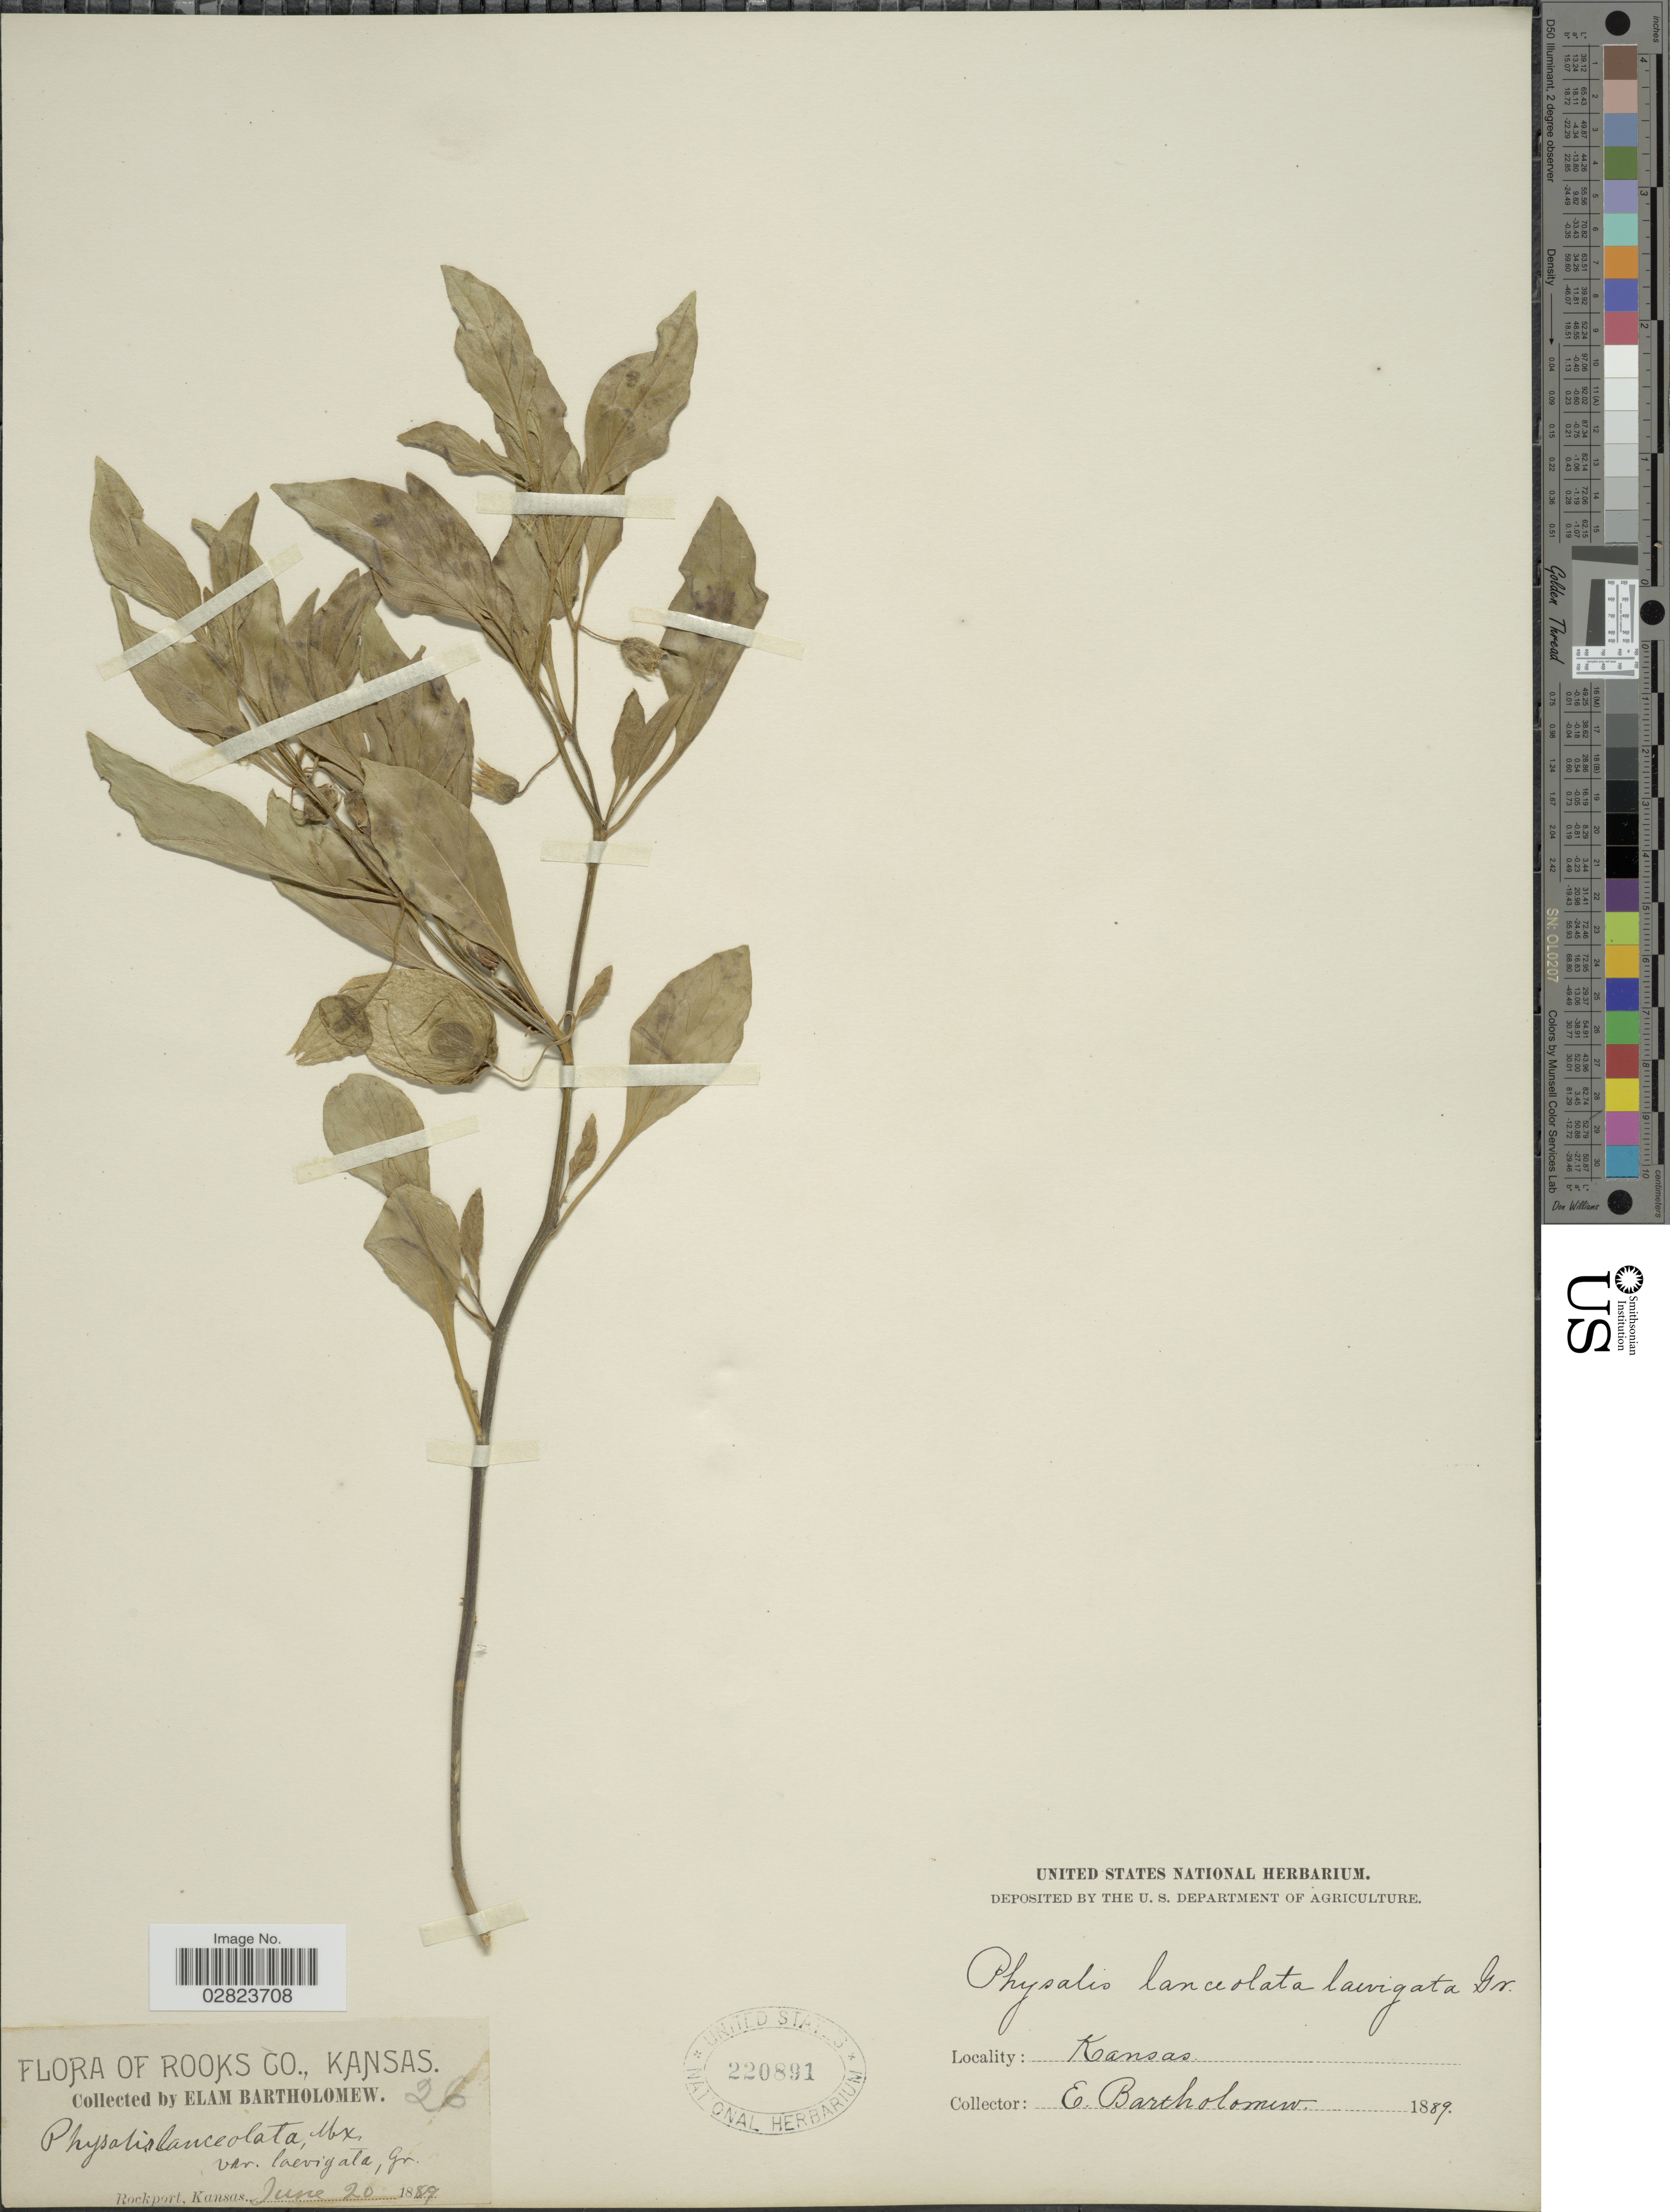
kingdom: Plantae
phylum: Tracheophyta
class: Magnoliopsida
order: Solanales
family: Solanaceae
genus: Physalis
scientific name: Physalis lanceolata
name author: Michx.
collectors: E. Bartholomew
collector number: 26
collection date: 1889-06-20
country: United States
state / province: Kansas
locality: Rooks Co. Rockport.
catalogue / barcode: US 220891